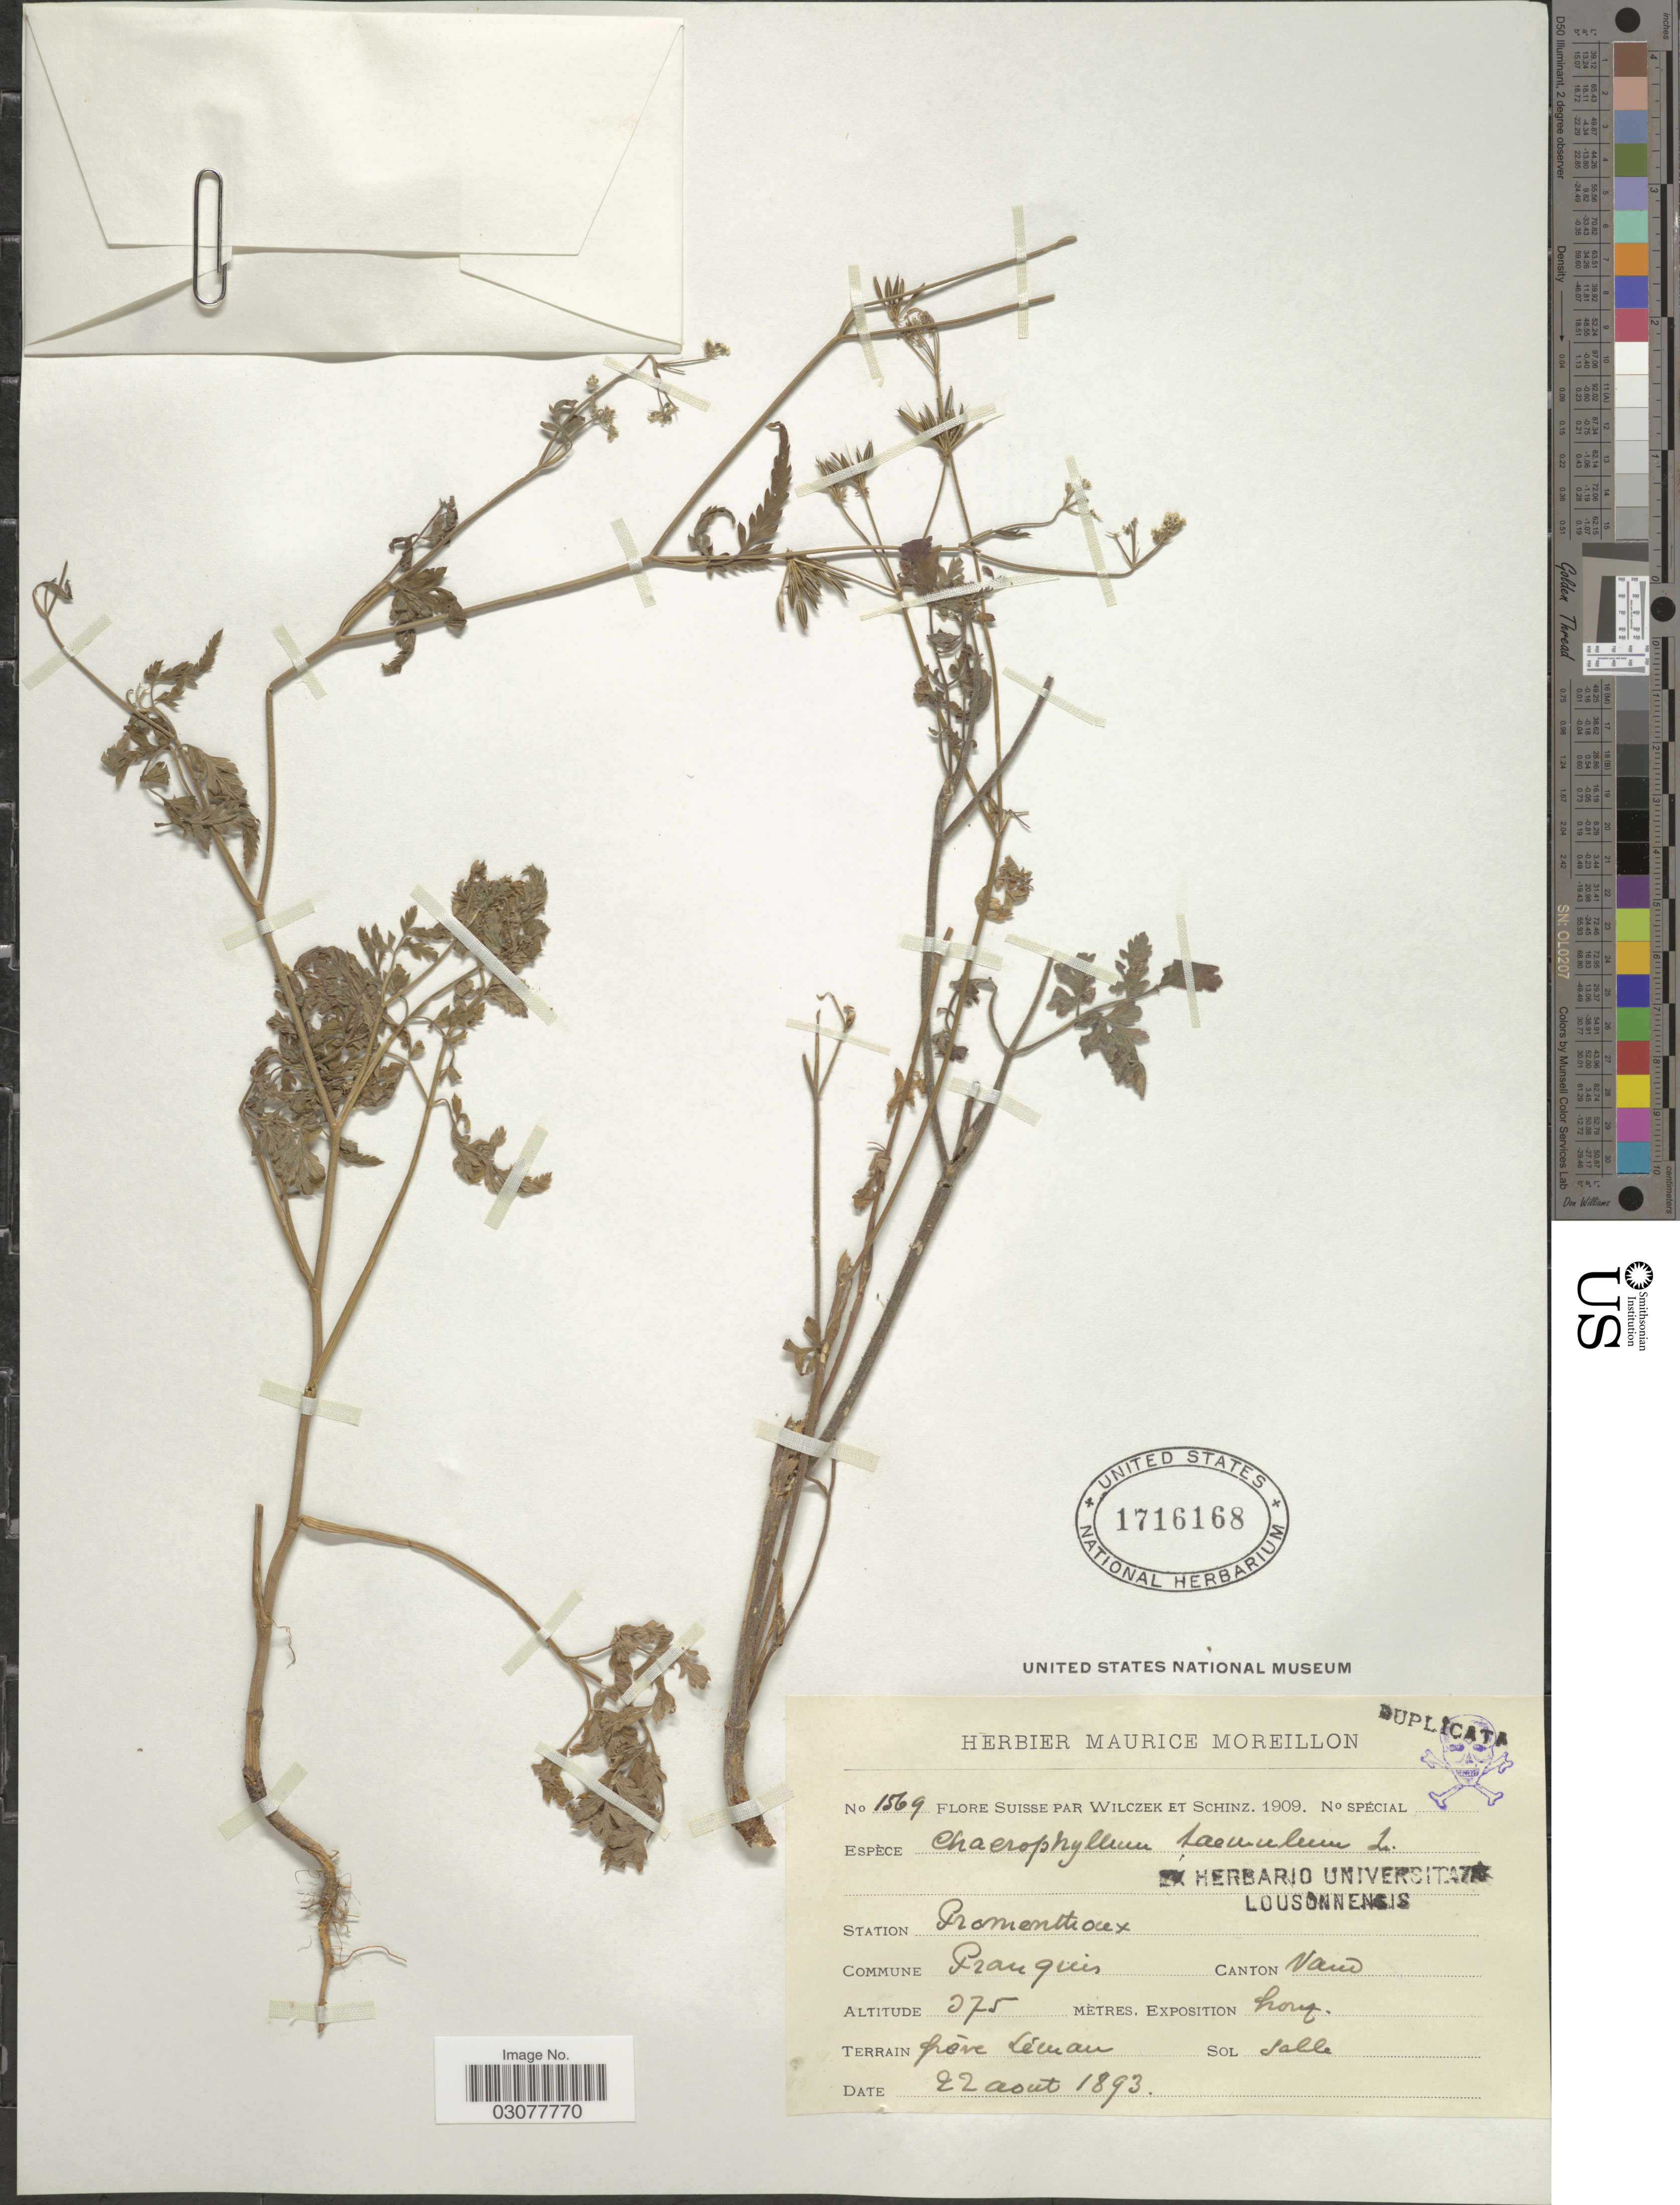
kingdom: Plantae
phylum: Tracheophyta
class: Magnoliopsida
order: Apiales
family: Apiaceae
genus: Chaerophyllum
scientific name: Chaerophyllum temulum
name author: L.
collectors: Wilczek & -. Schinz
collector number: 1569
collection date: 1893-08-22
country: Switzerland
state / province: Vaud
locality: Suisse, Station Promenthoux, Commune Prangins.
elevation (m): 375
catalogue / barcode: US 1716168